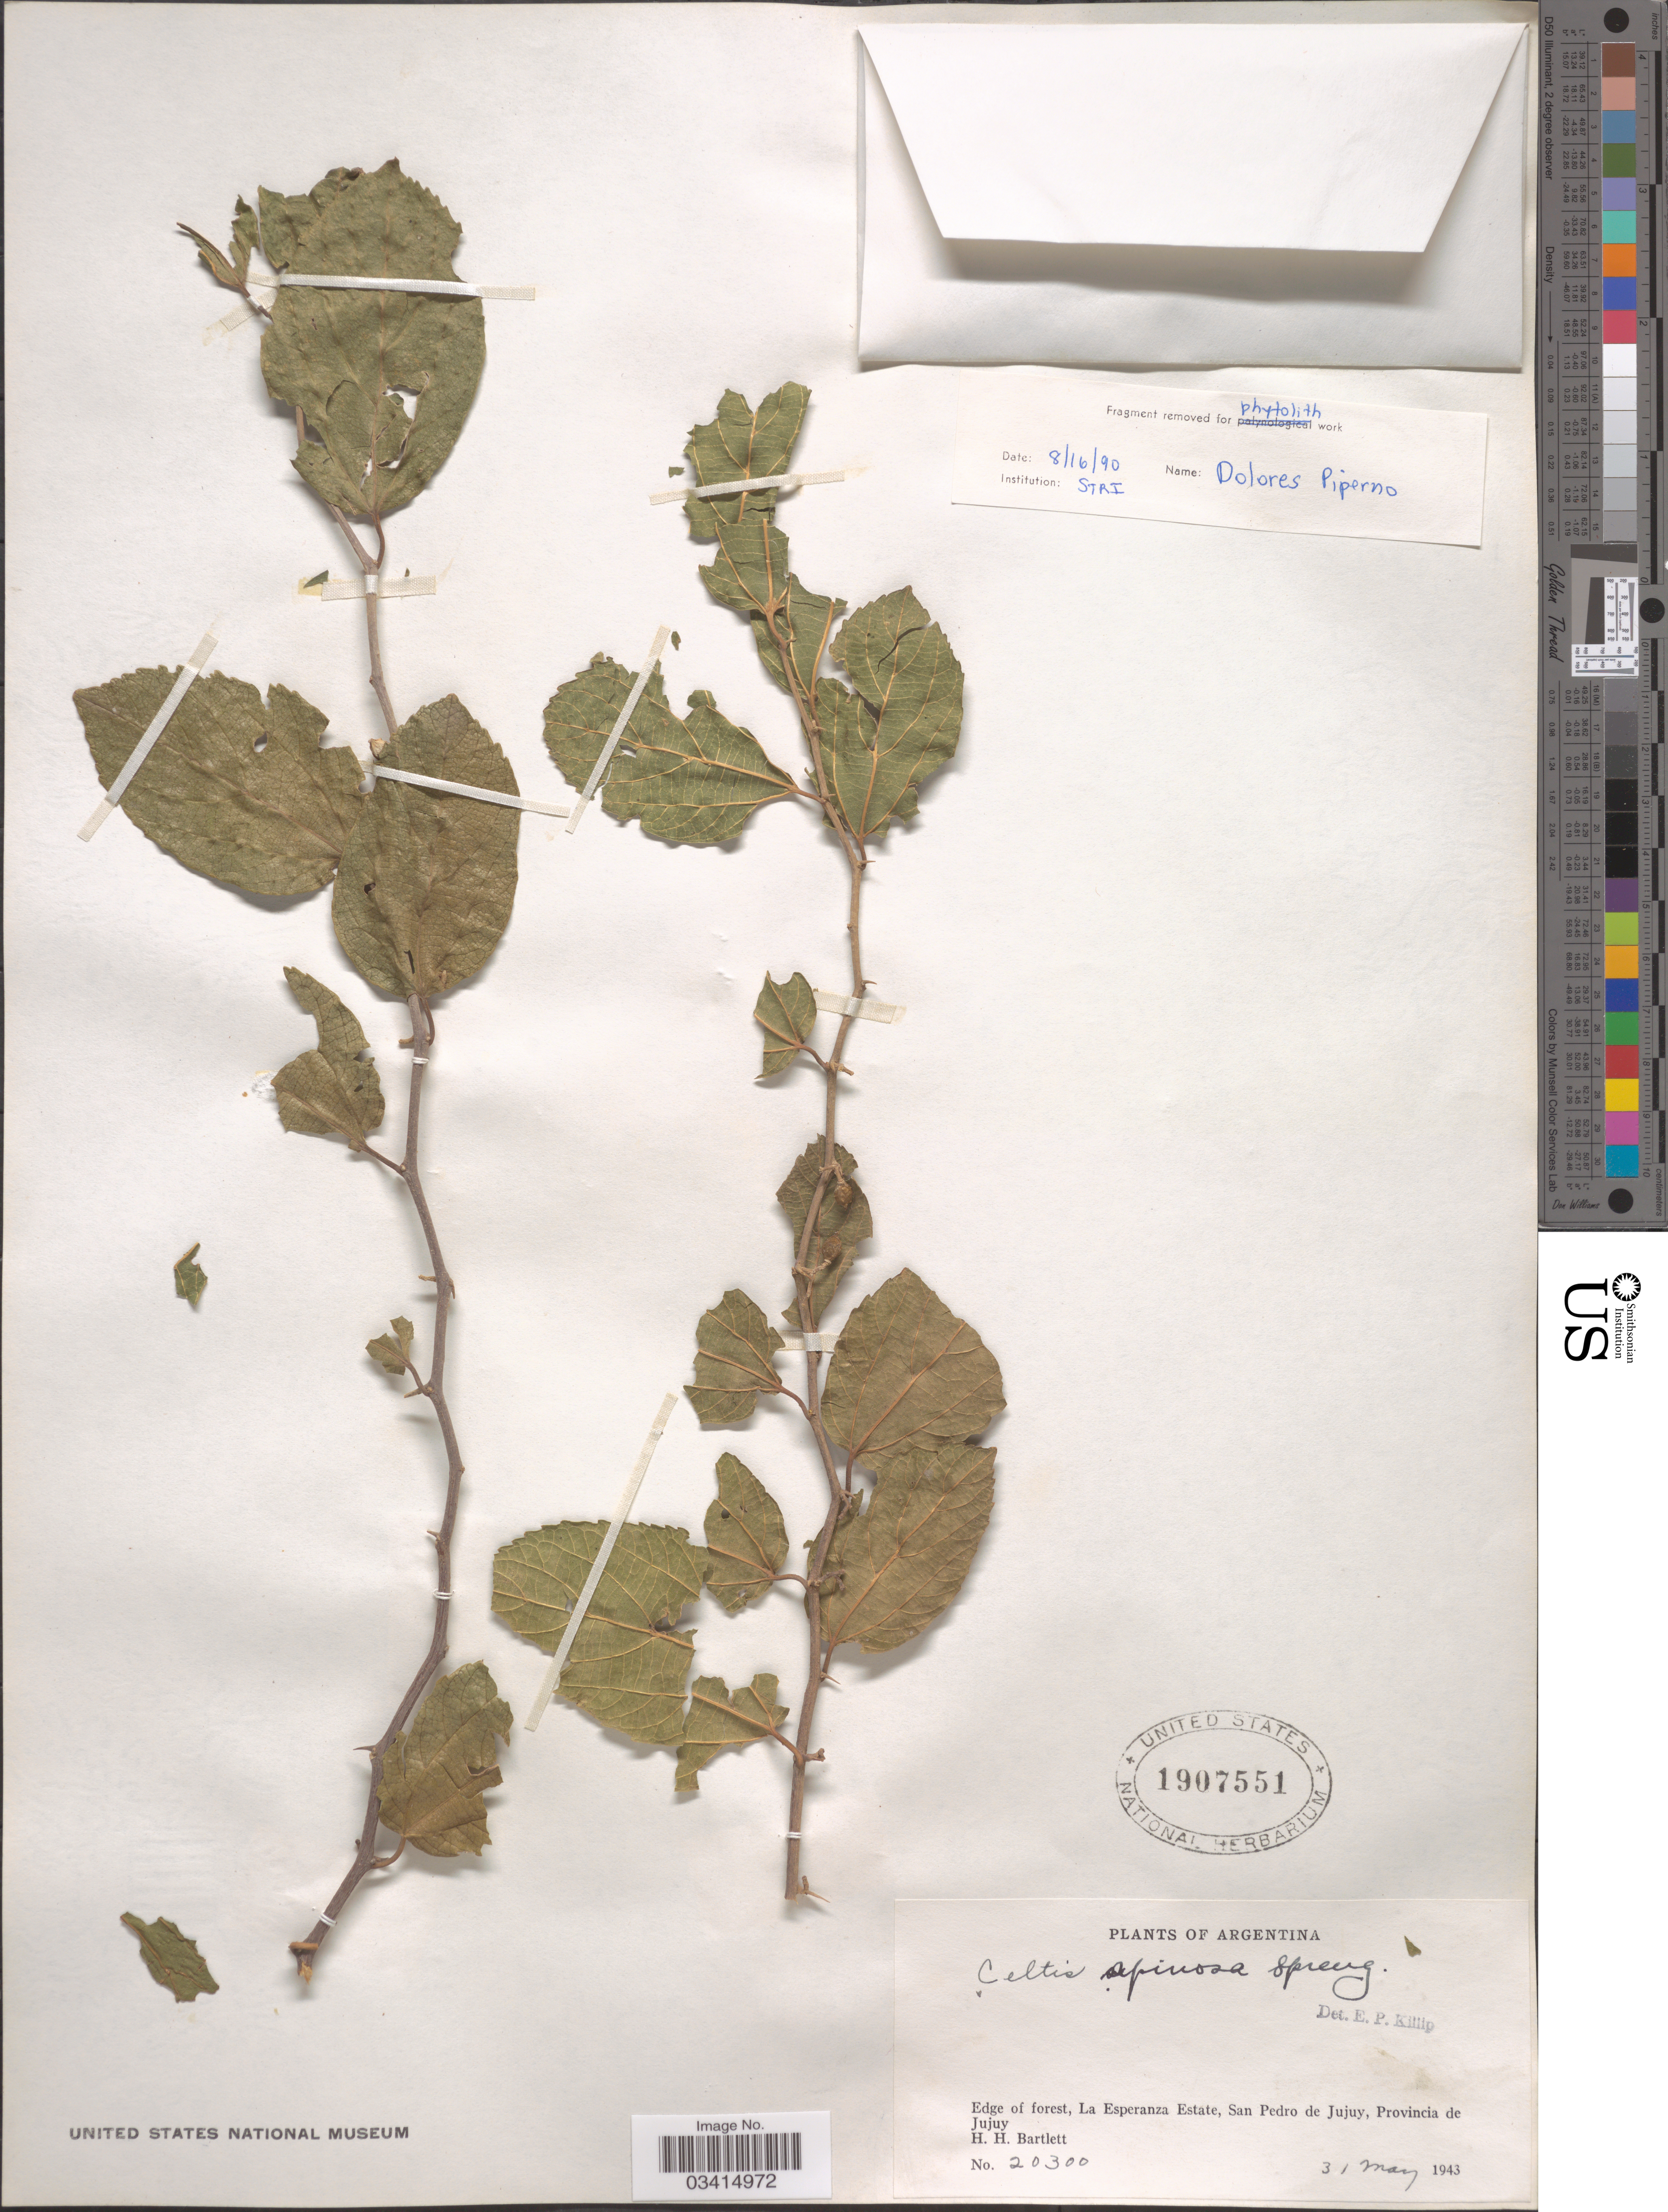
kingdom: Plantae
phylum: Tracheophyta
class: Magnoliopsida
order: Rosales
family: Cannabaceae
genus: Celtis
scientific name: Celtis spinosa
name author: Ruiz ex Miq.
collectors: H. H. Bartlett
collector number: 20300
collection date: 1943-05-31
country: Argentina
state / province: Jujuy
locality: Esge of forest, La Esperanza Estate, San Pedro de Jujuy.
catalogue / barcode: US 1907551